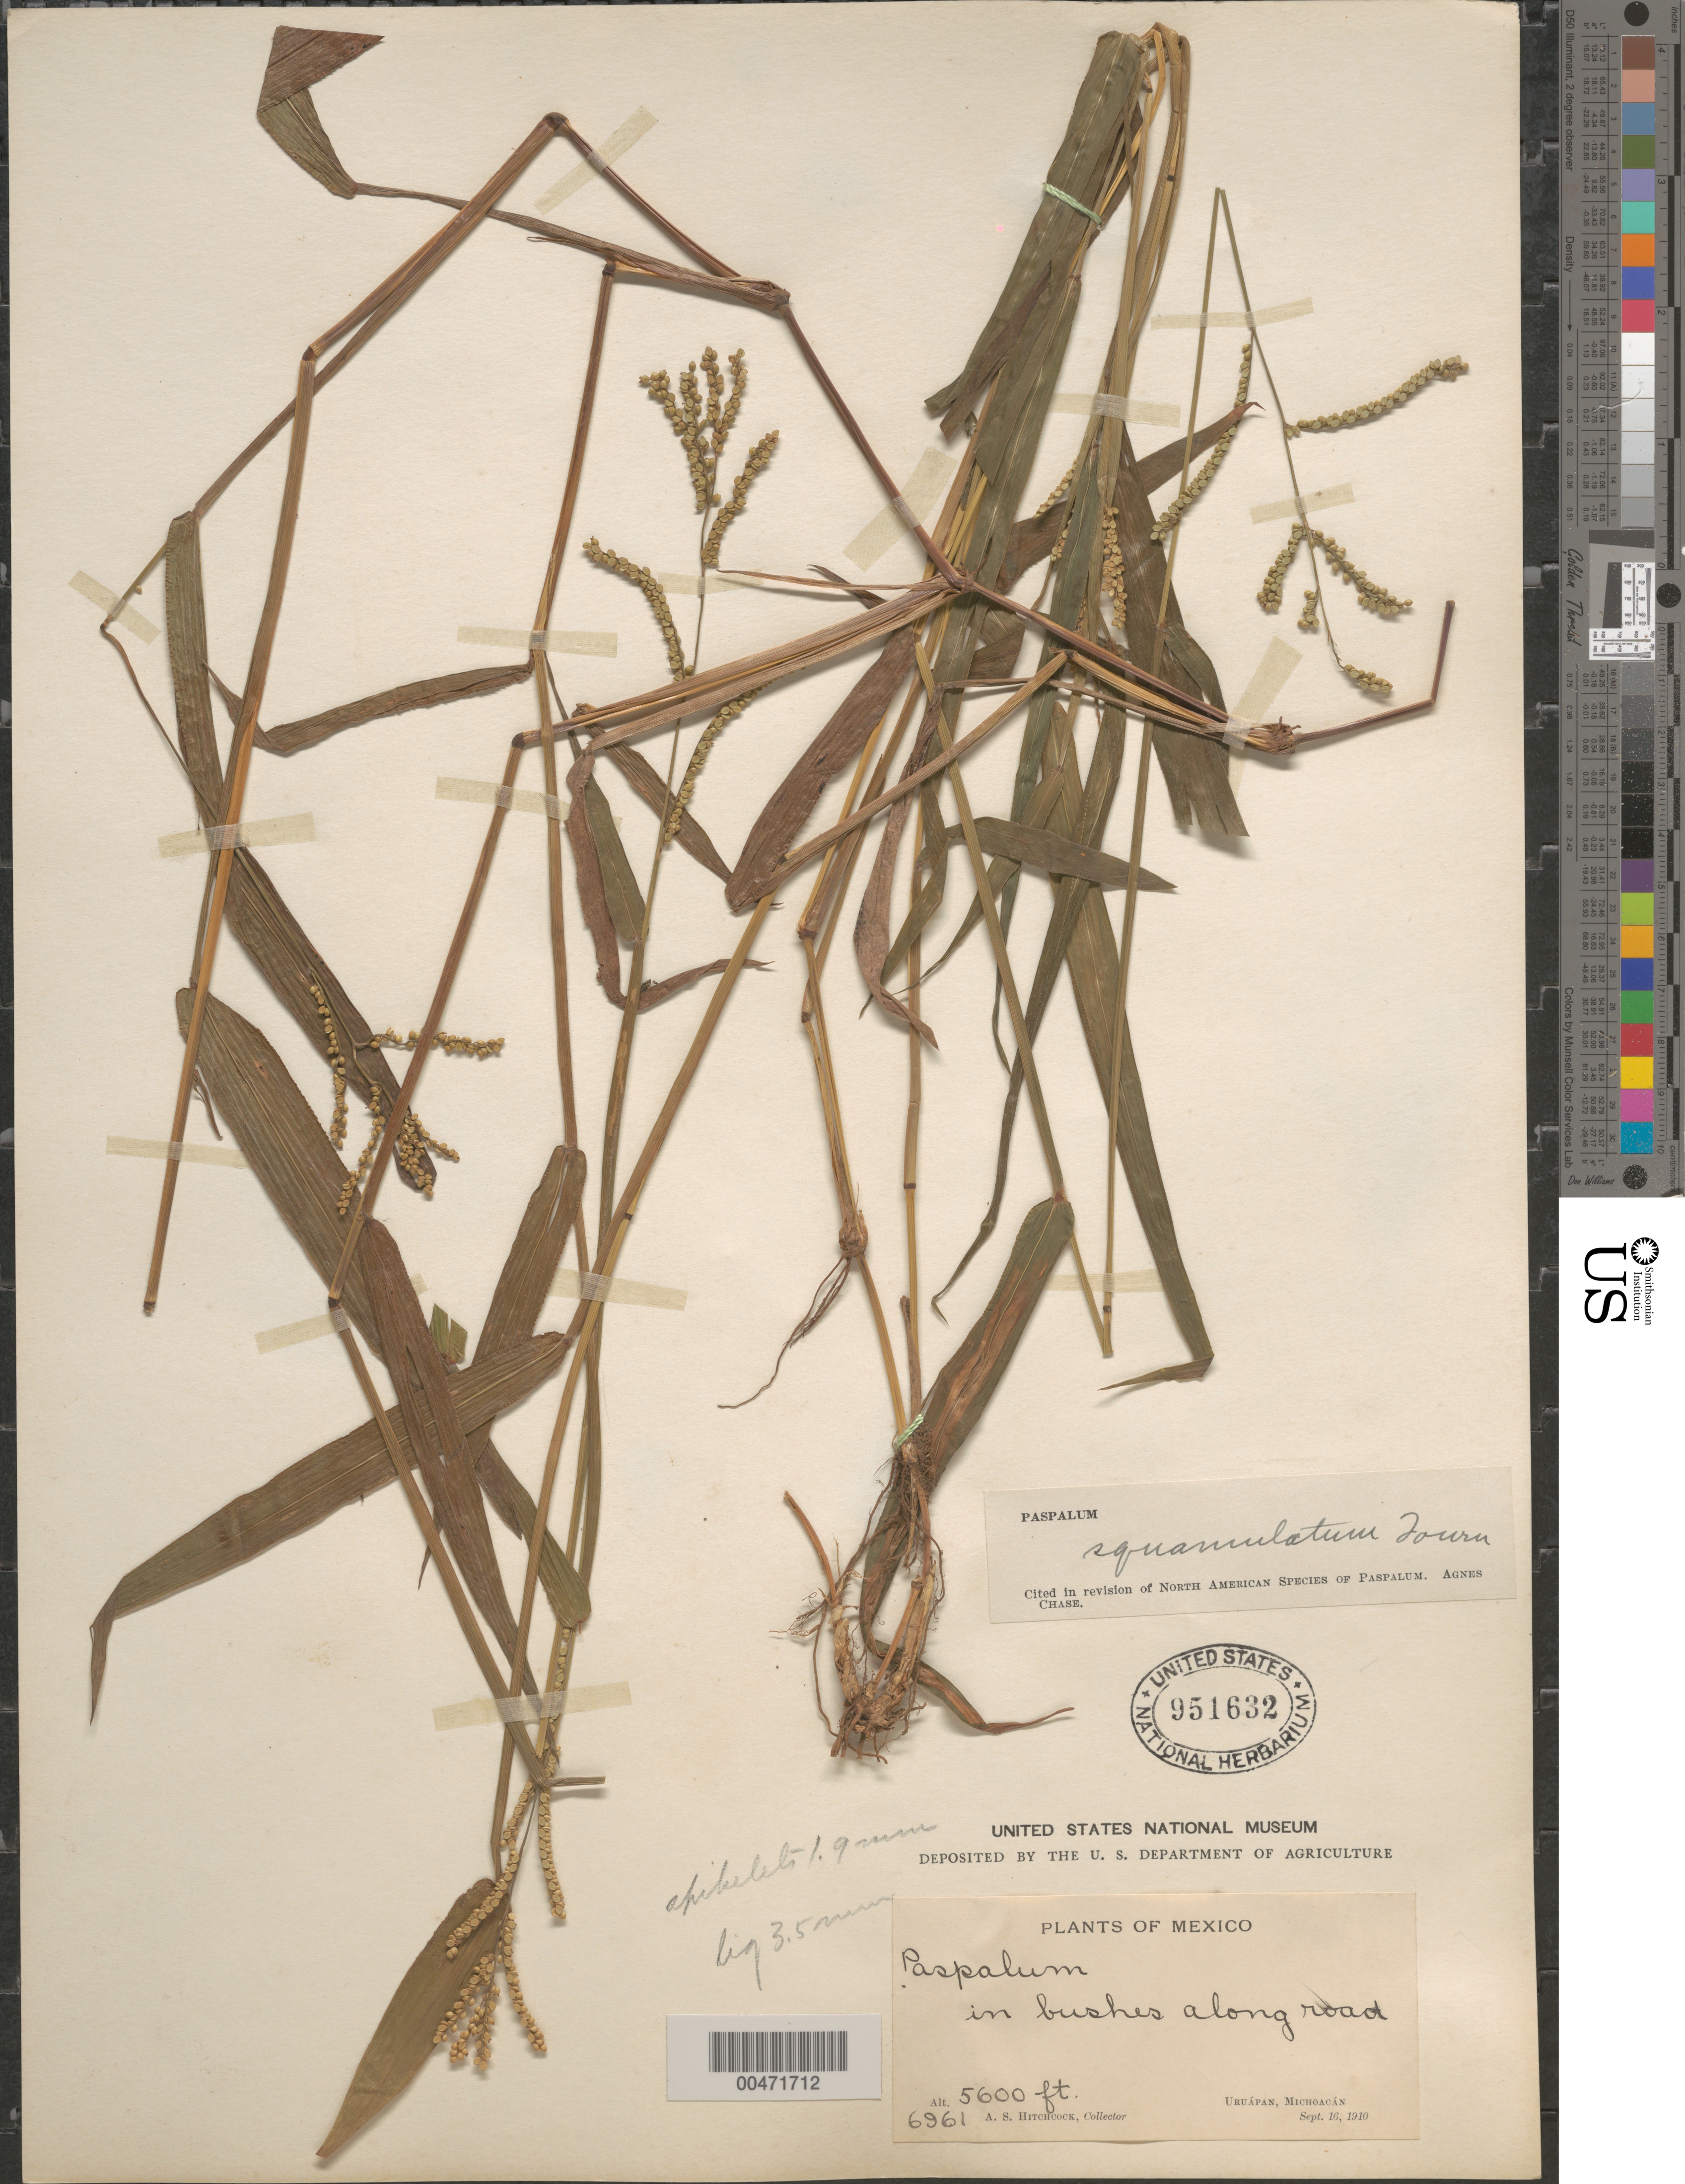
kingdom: Plantae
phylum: Tracheophyta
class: Liliopsida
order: Poales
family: Poaceae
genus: Paspalum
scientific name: Paspalum squamulatum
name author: E. Fourn.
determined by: Chase, [M.] Agnes, (US)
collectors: A. S. Hitchcock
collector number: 6961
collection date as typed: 16 Sep 1910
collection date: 1910-09-16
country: Mexico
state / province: Michoacán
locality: Uruapán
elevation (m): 1707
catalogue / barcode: US 951632